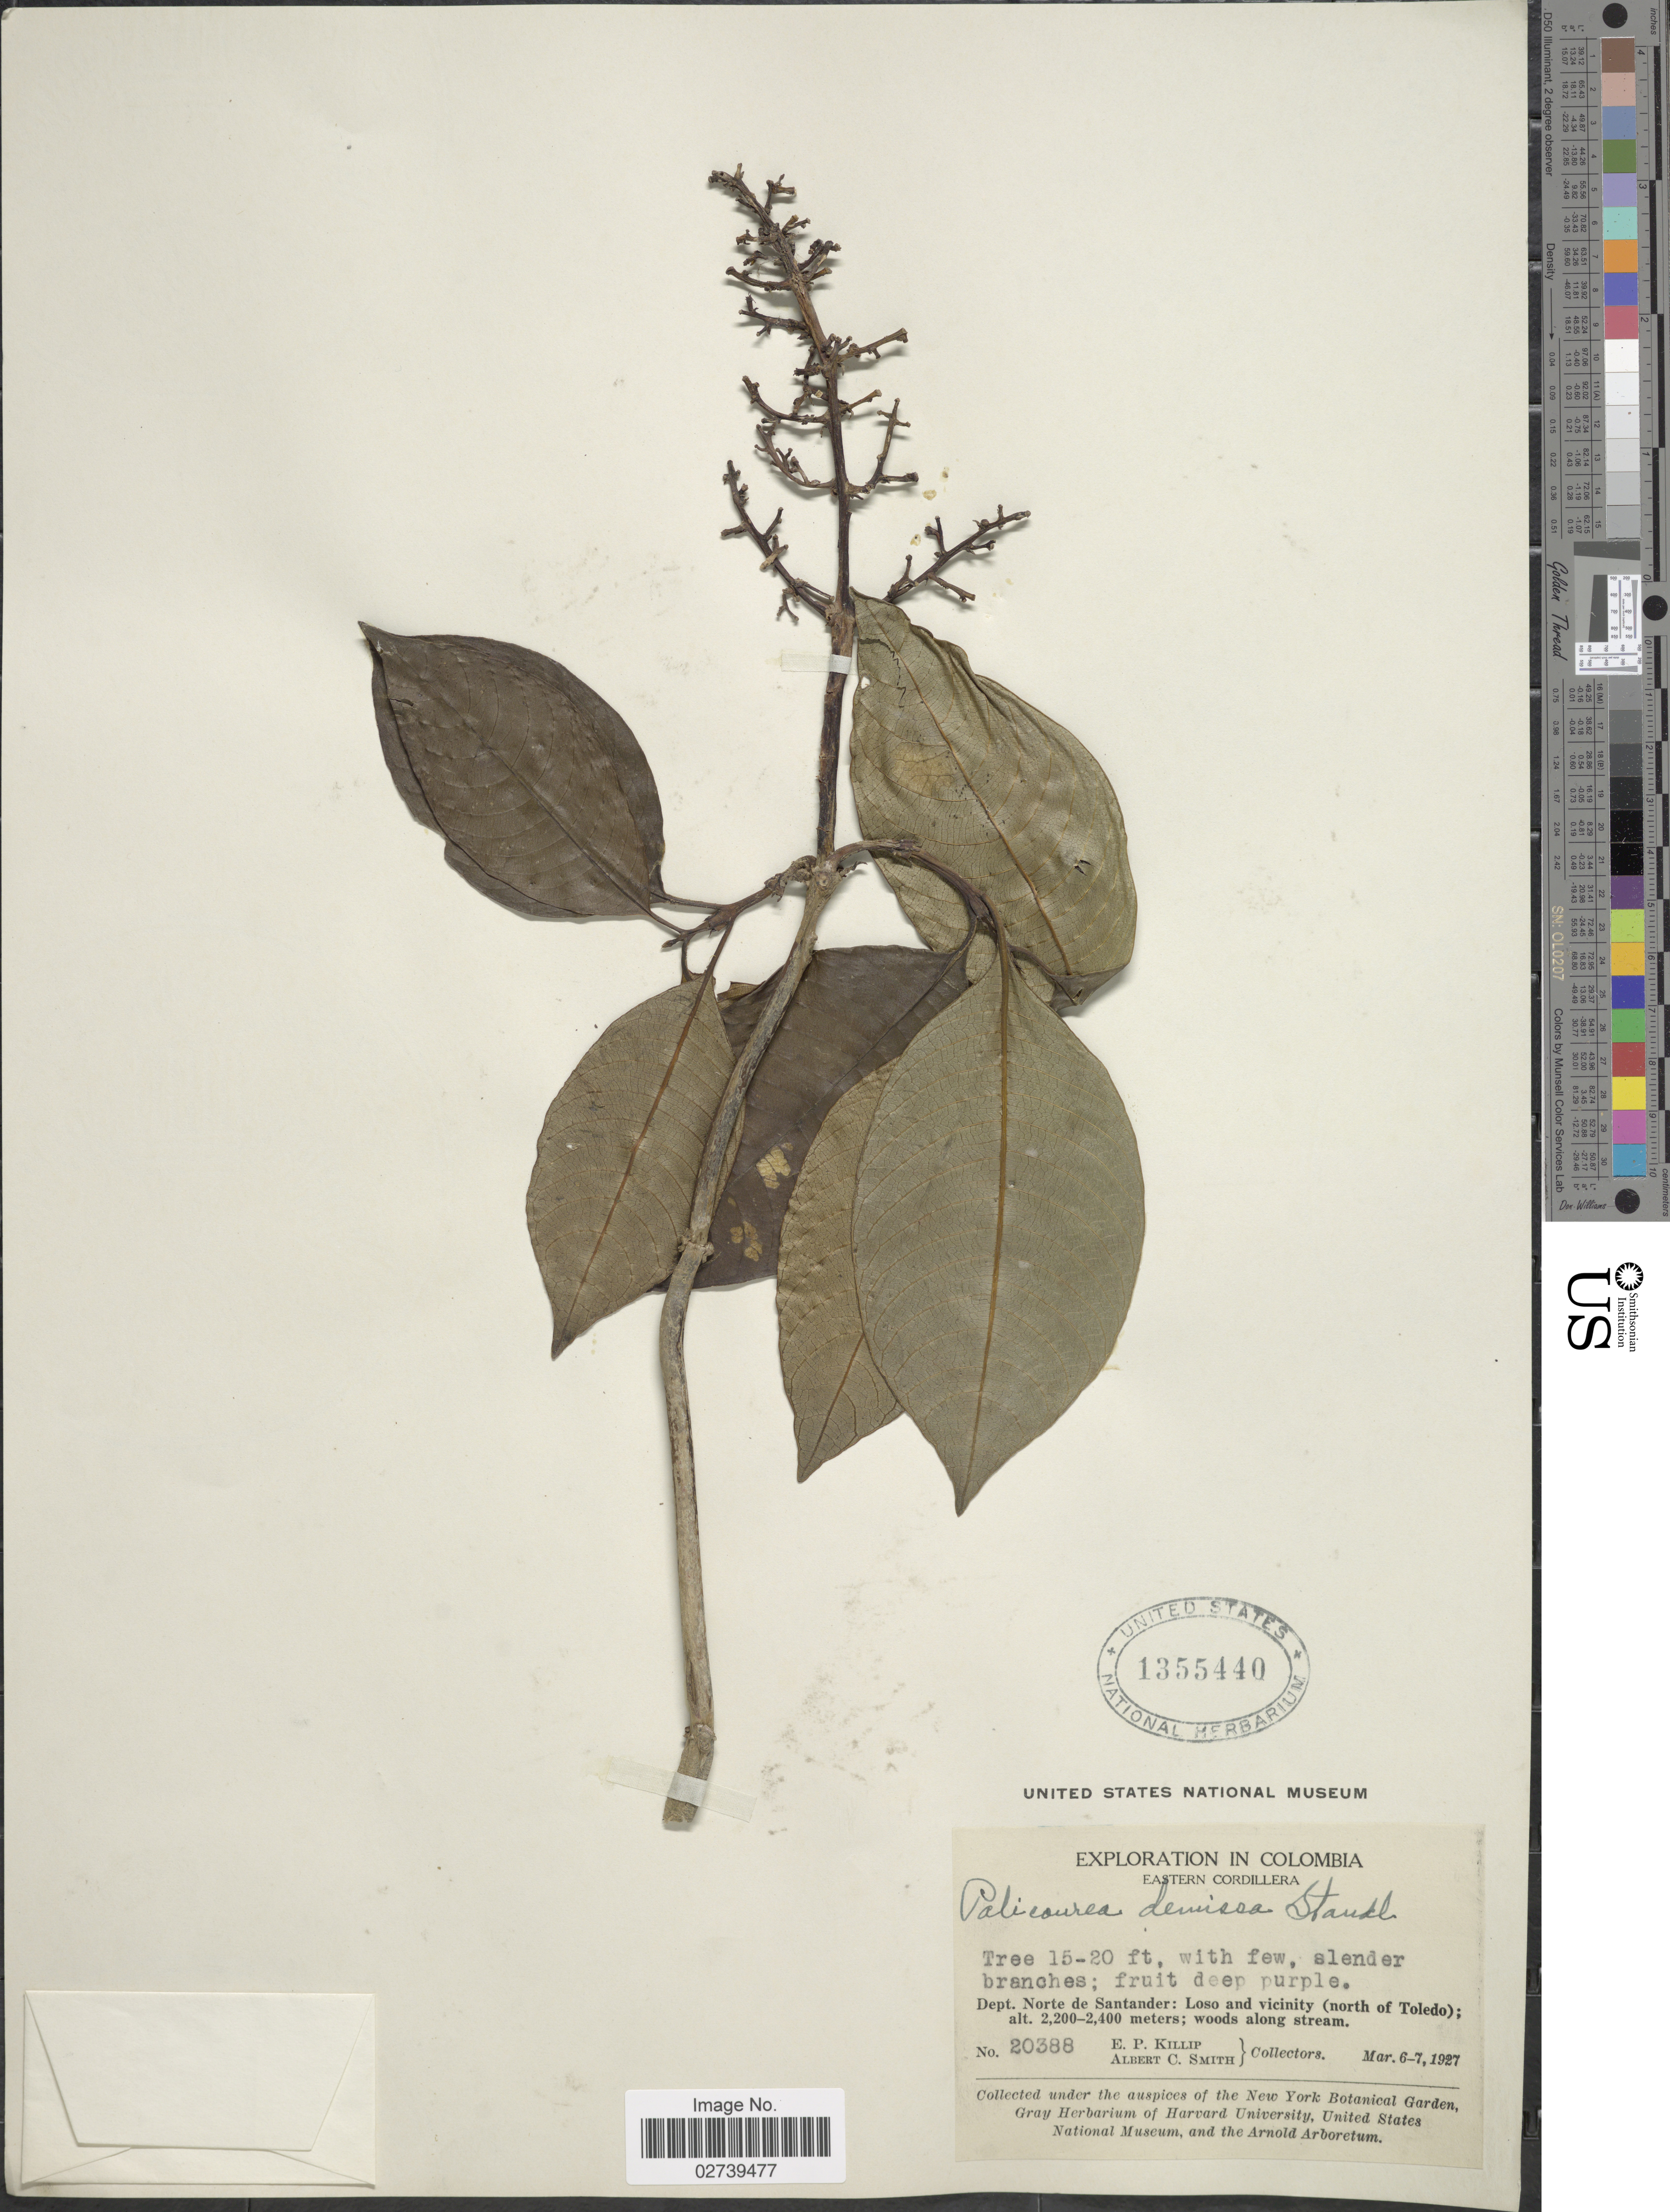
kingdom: Plantae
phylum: Tracheophyta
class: Magnoliopsida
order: Gentianales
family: Rubiaceae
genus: Palicourea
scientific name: Palicourea demissa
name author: Standl.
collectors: E. P. Killip & A. C. Smith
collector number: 20388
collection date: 1927-03-06/1927-03-07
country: Colombia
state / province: Norte de Santander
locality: Loso and vicinity (north of Toledo), woods along stream, Eastern Cordillera.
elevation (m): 2200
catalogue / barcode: US 1355440